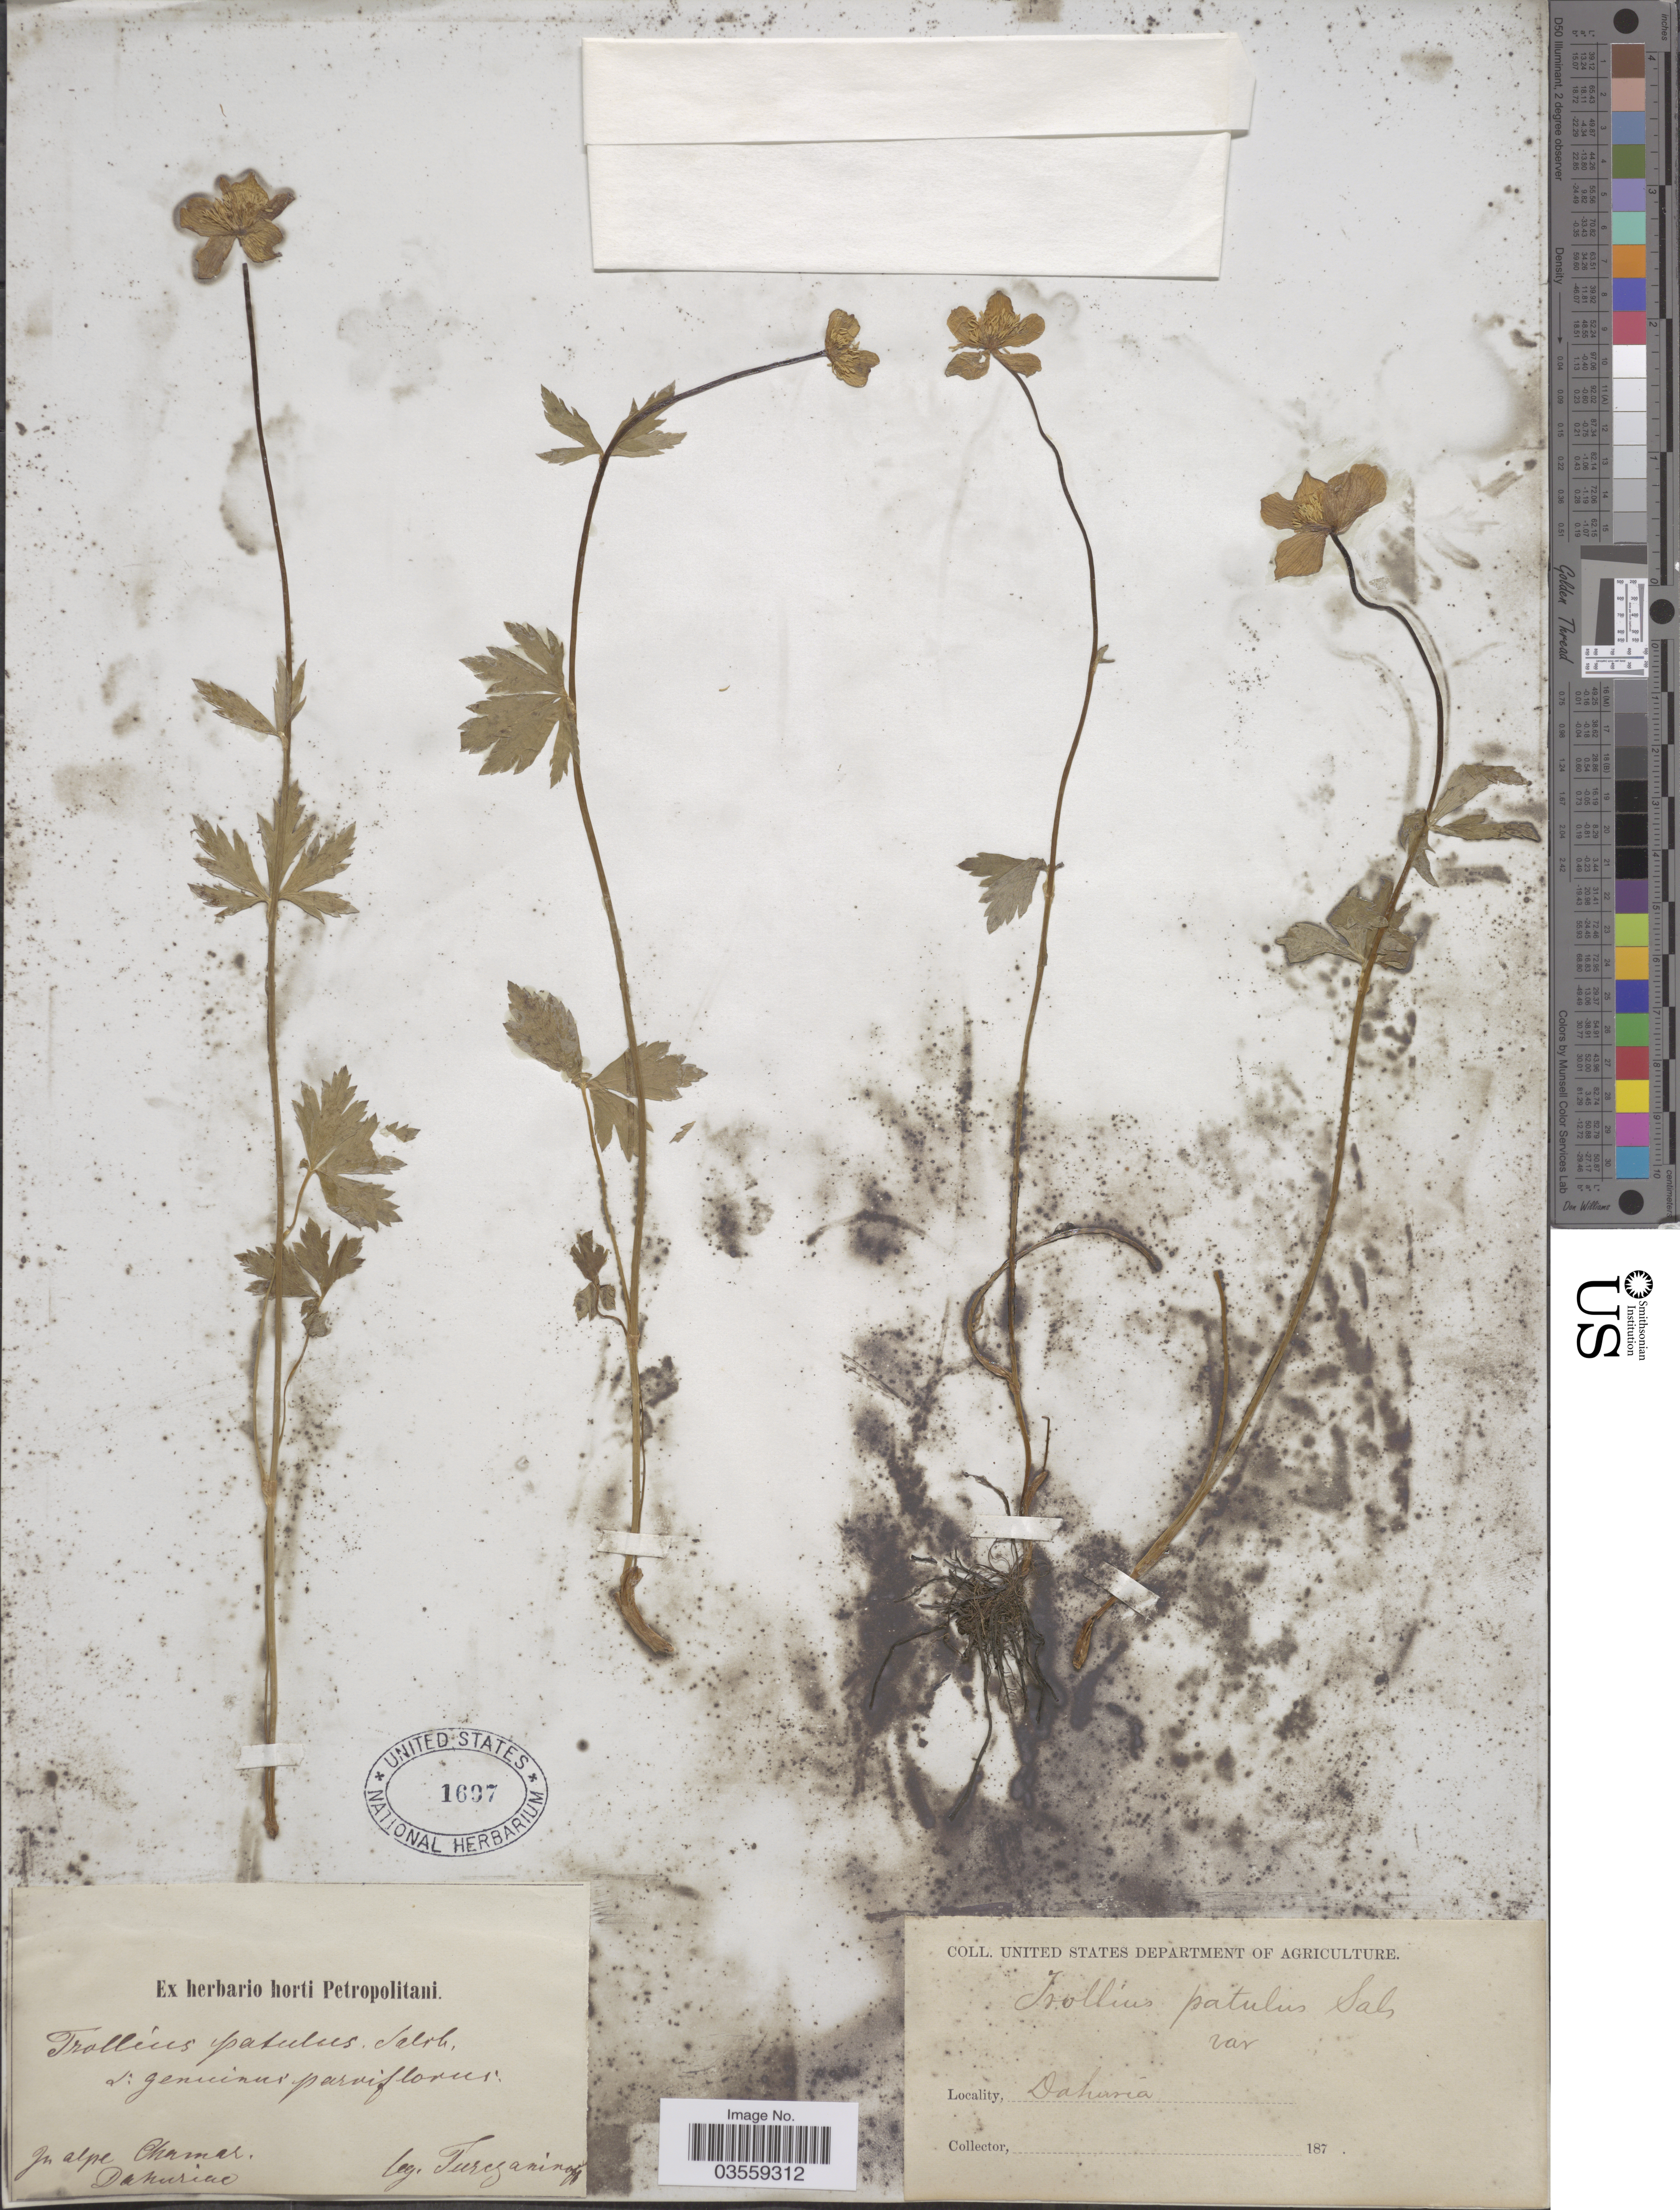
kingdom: Plantae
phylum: Tracheophyta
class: Magnoliopsida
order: Ranunculales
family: Ranunculaceae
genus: Trollius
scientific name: Trollius patulus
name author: Salisb.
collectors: N. Turczaninow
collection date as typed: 187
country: Russian Federation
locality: In alpe Chamar. Dahuricae.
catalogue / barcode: US 1697